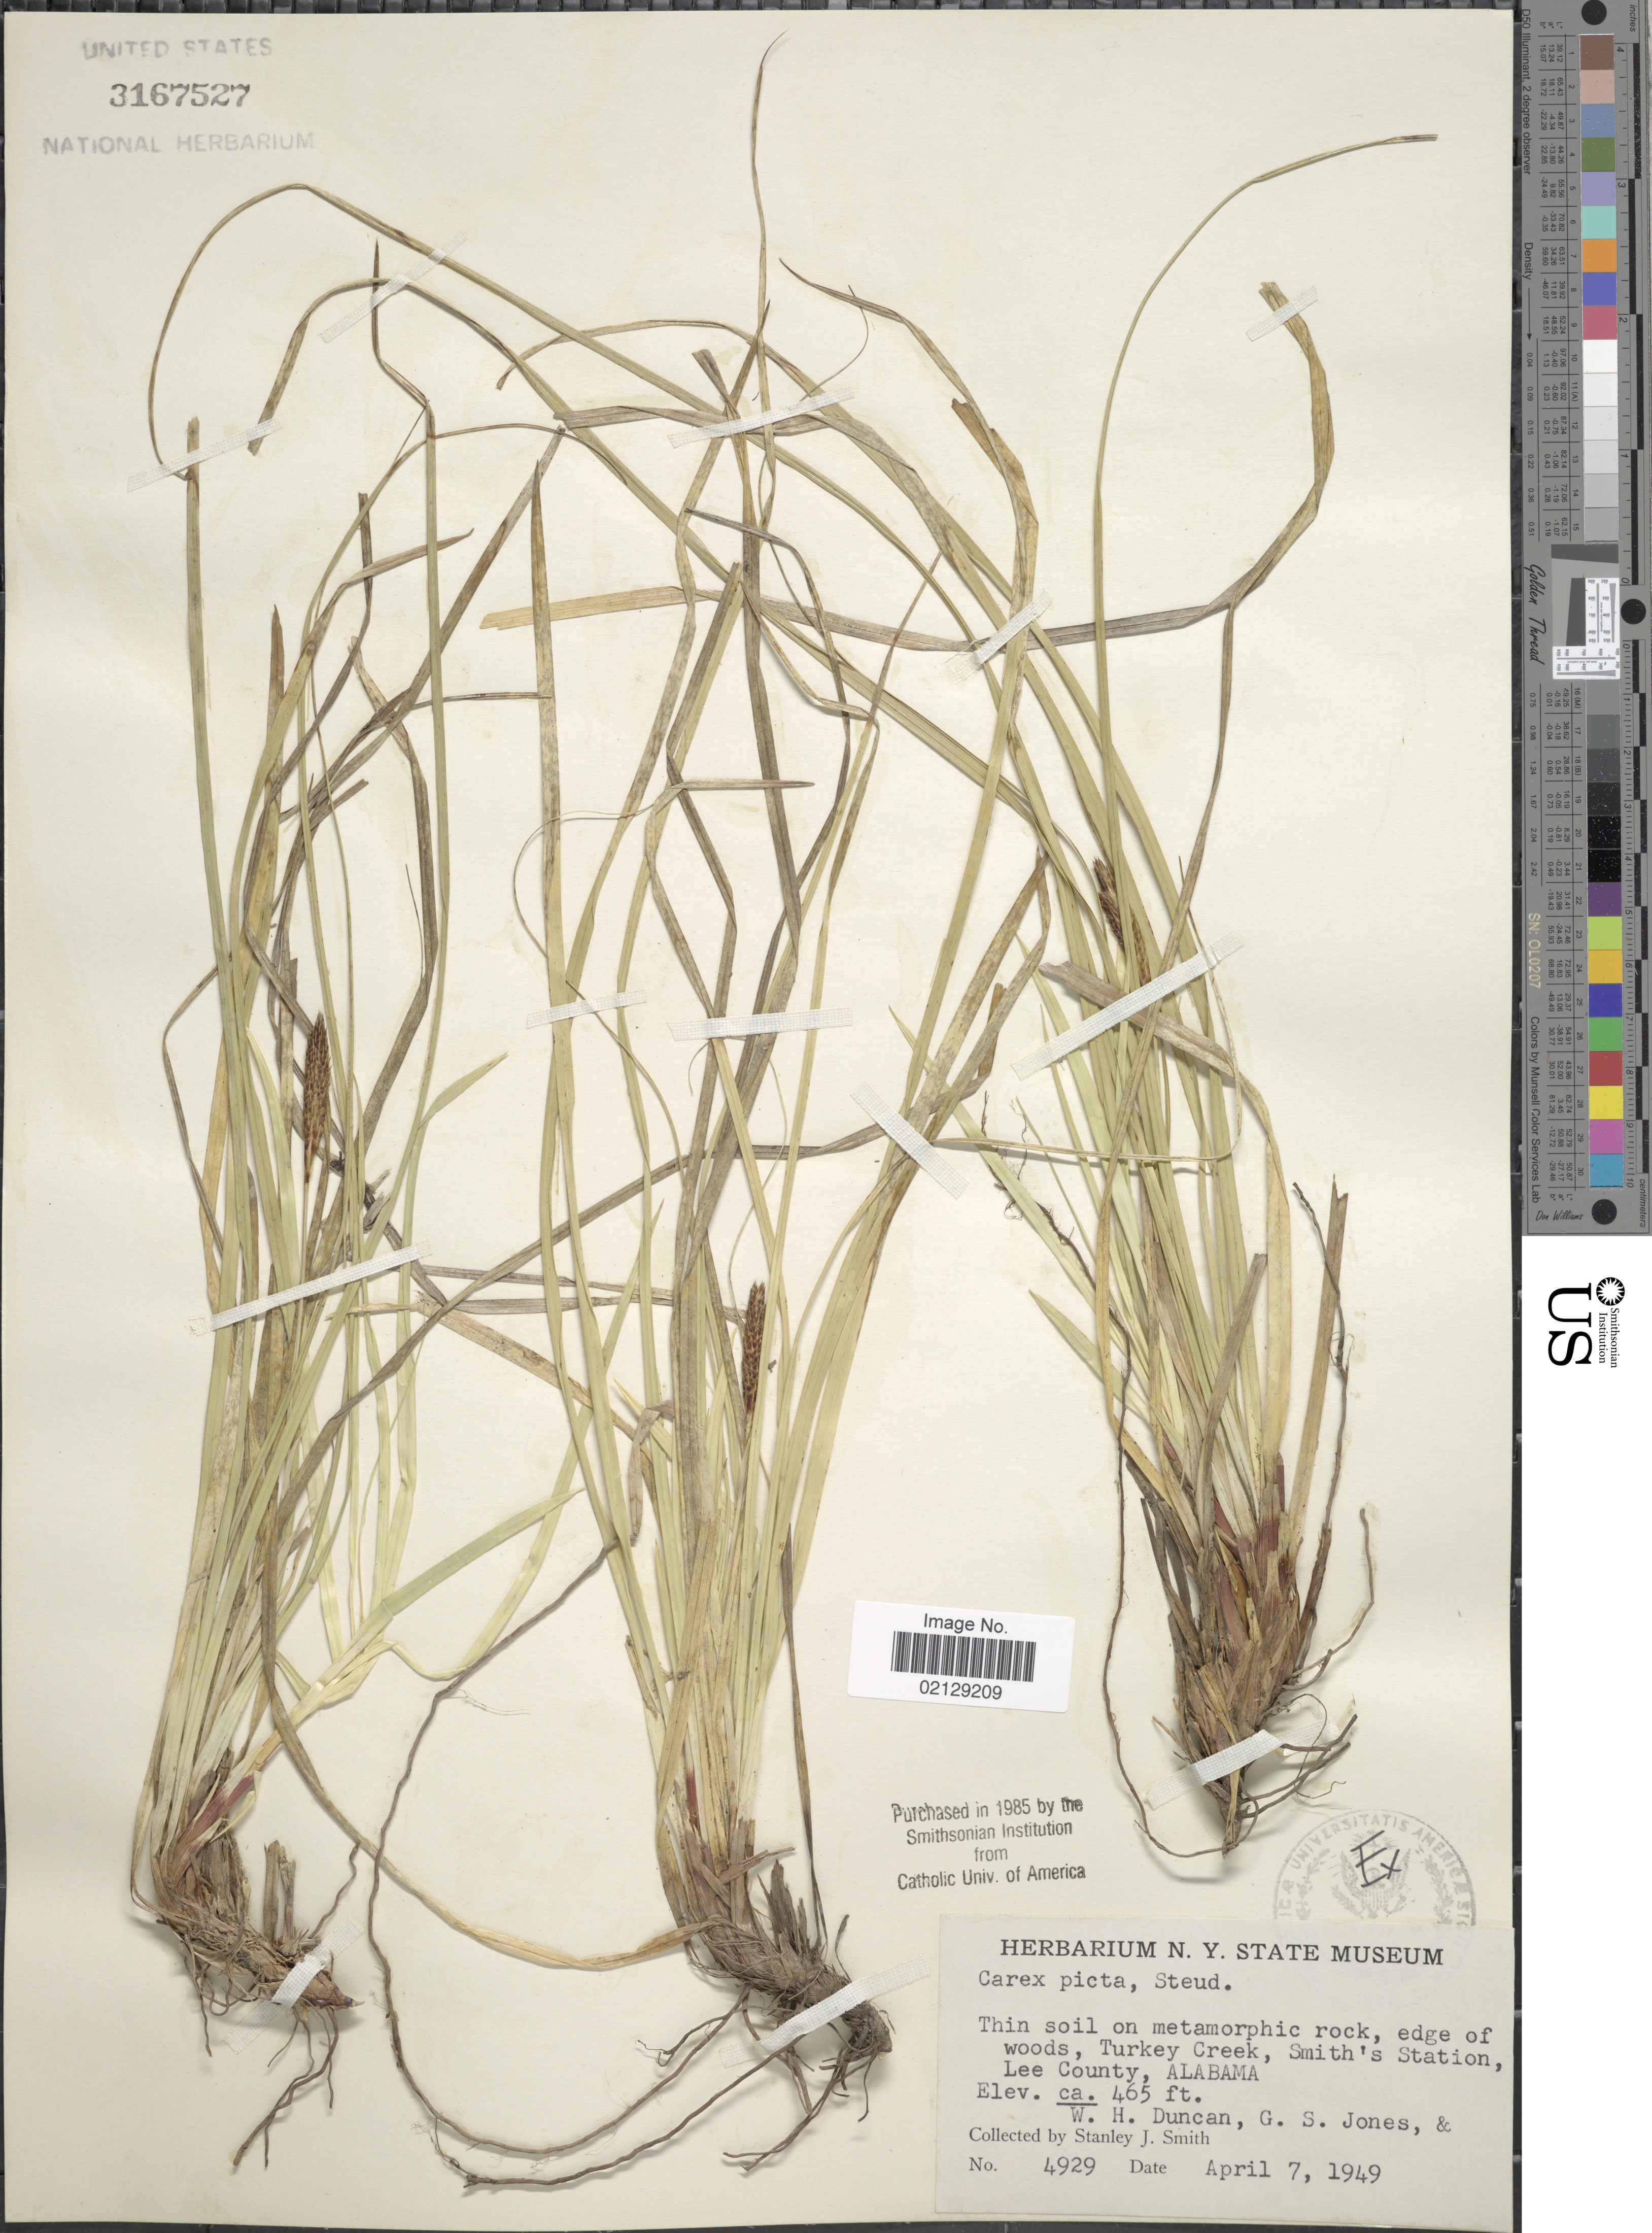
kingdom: Plantae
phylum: Tracheophyta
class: Liliopsida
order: Poales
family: Cyperaceae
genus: Carex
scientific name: Carex picta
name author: Steud.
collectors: S. Smith, W. H. Duncan & G. Jones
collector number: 4929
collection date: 1949-04-07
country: United States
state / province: Alabama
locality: Edge of woods, Turkey Creek, Smith's Station, Lee County, Alabama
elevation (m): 142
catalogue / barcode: US 3167527